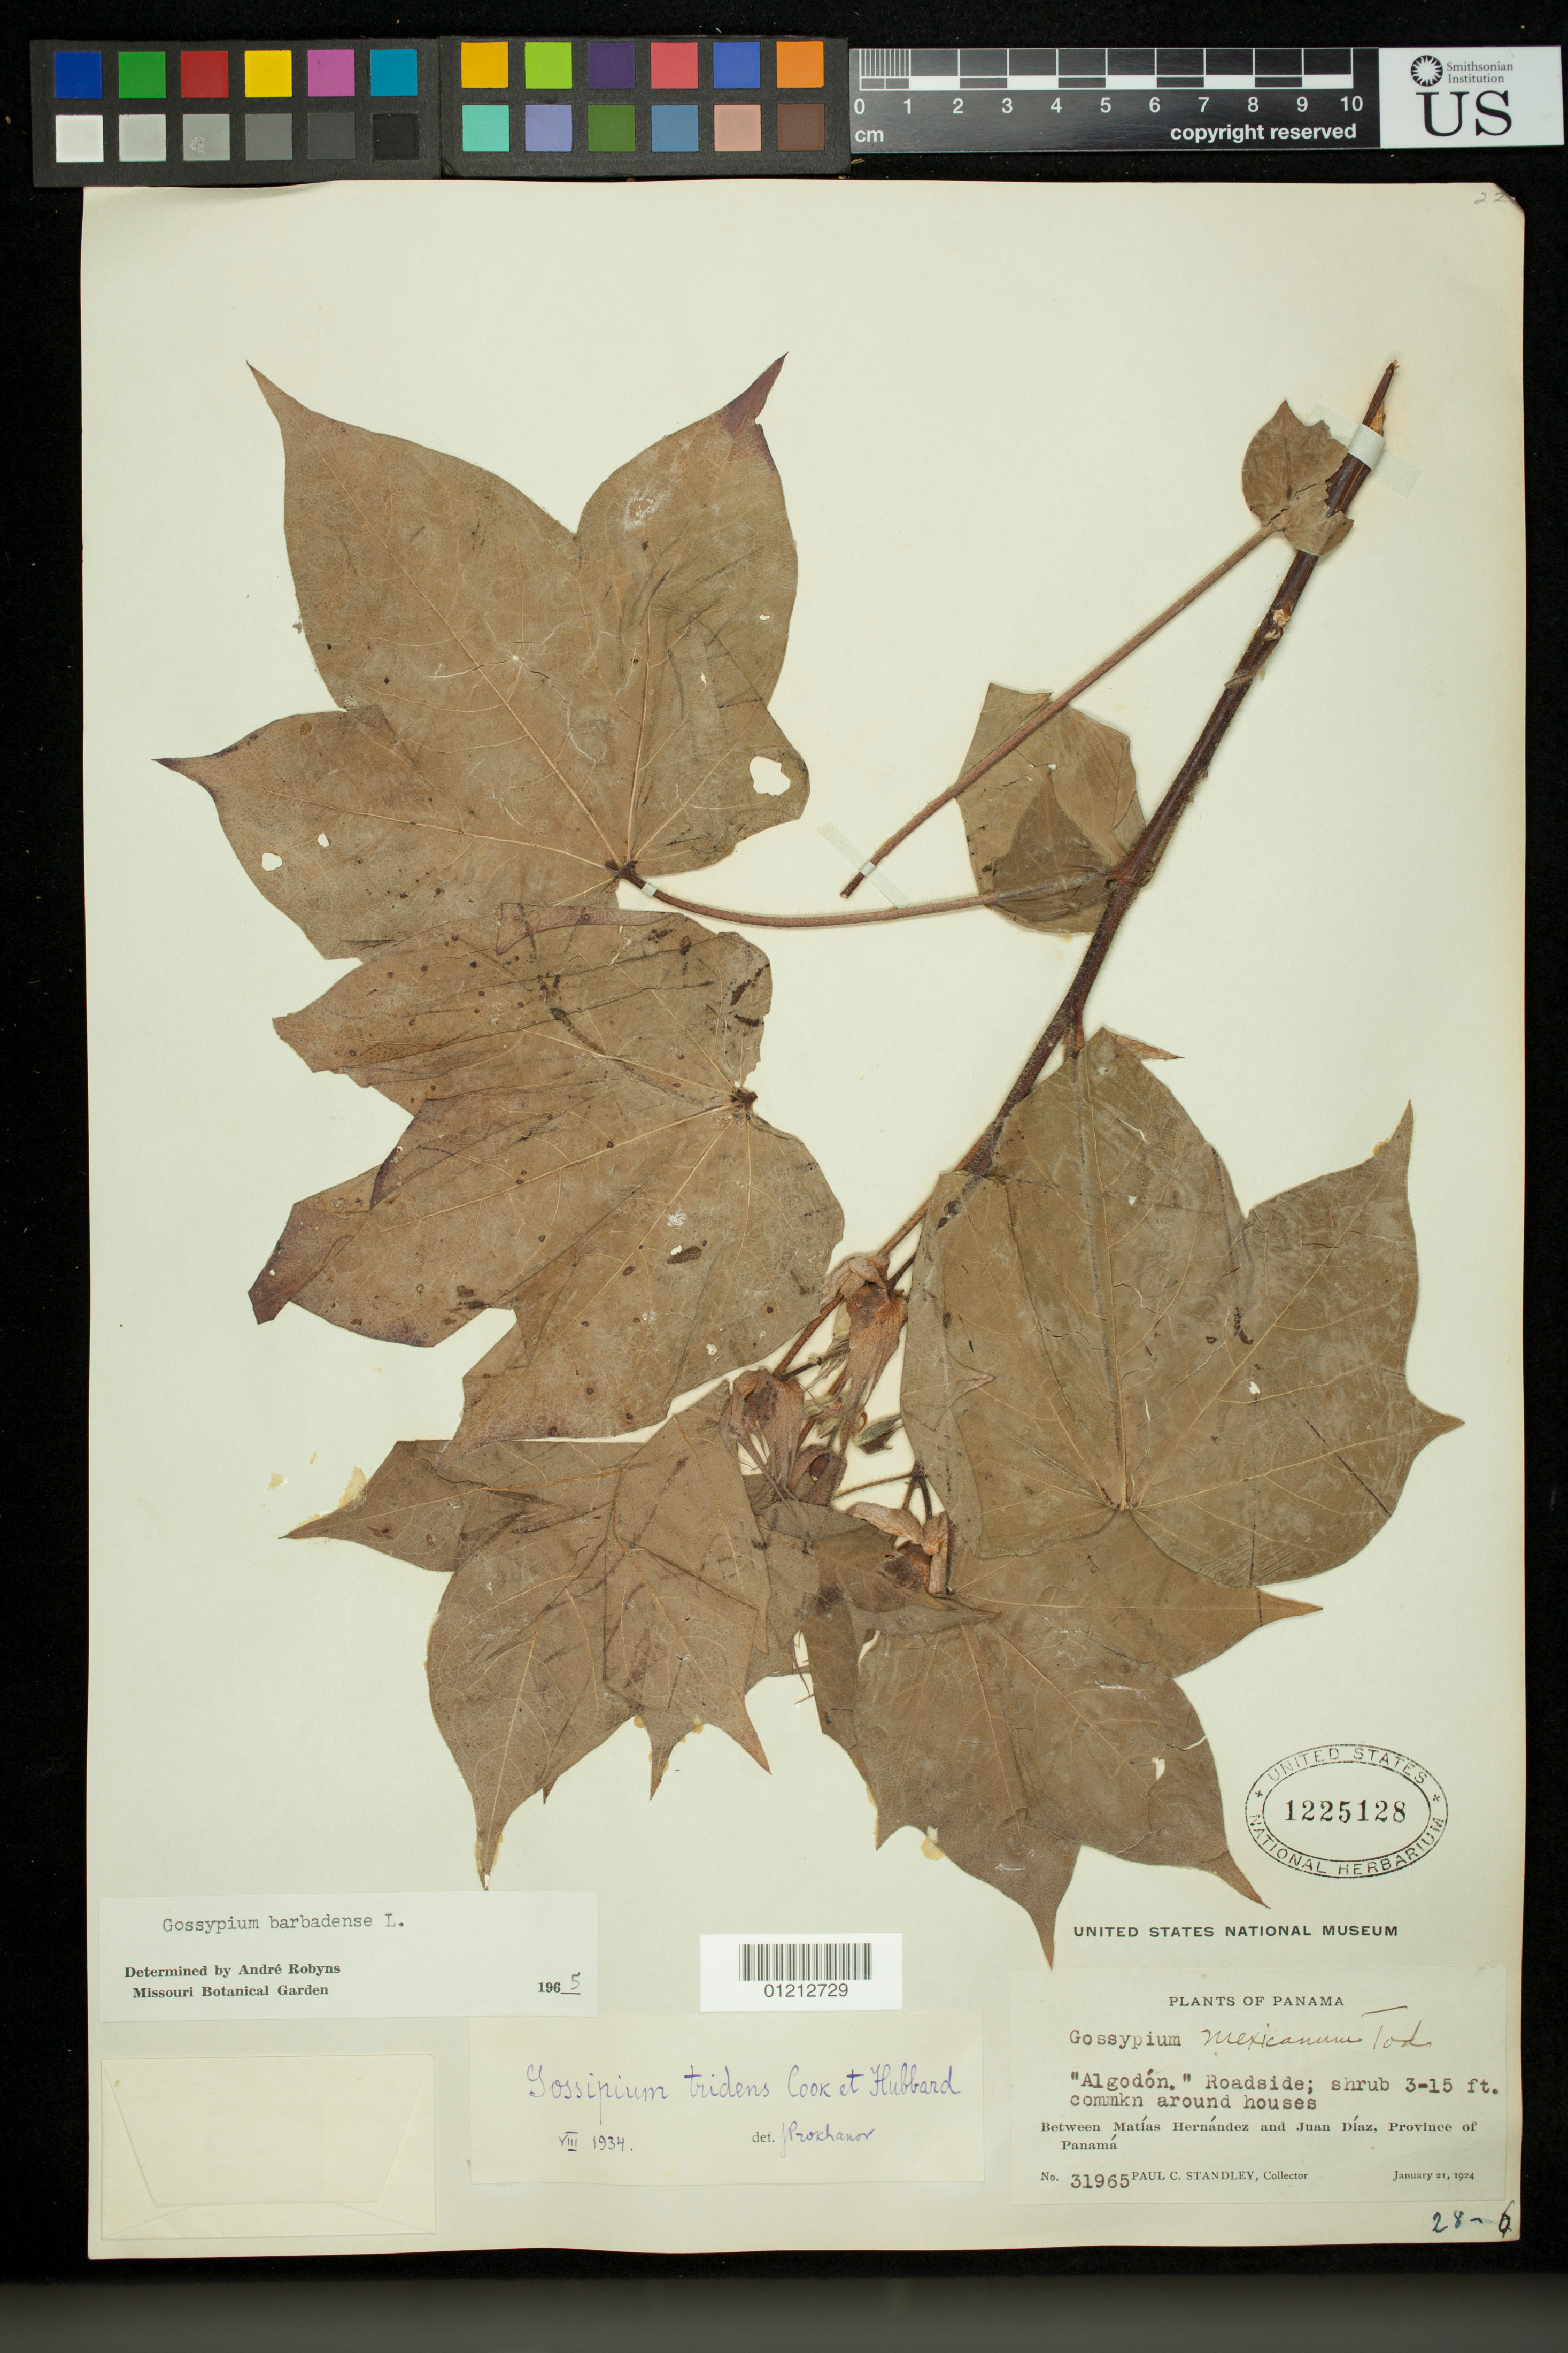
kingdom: Plantae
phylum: Tracheophyta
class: Magnoliopsida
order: Malvales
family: Malvaceae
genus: Gossypium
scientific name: Gossypium barbadense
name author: L.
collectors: P. C. Standley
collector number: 31965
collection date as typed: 21 Jan 1924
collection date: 1924-01-21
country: Panama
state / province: Panamá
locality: Between Matias Hernandez and Juan Diaz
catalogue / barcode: US 1225128